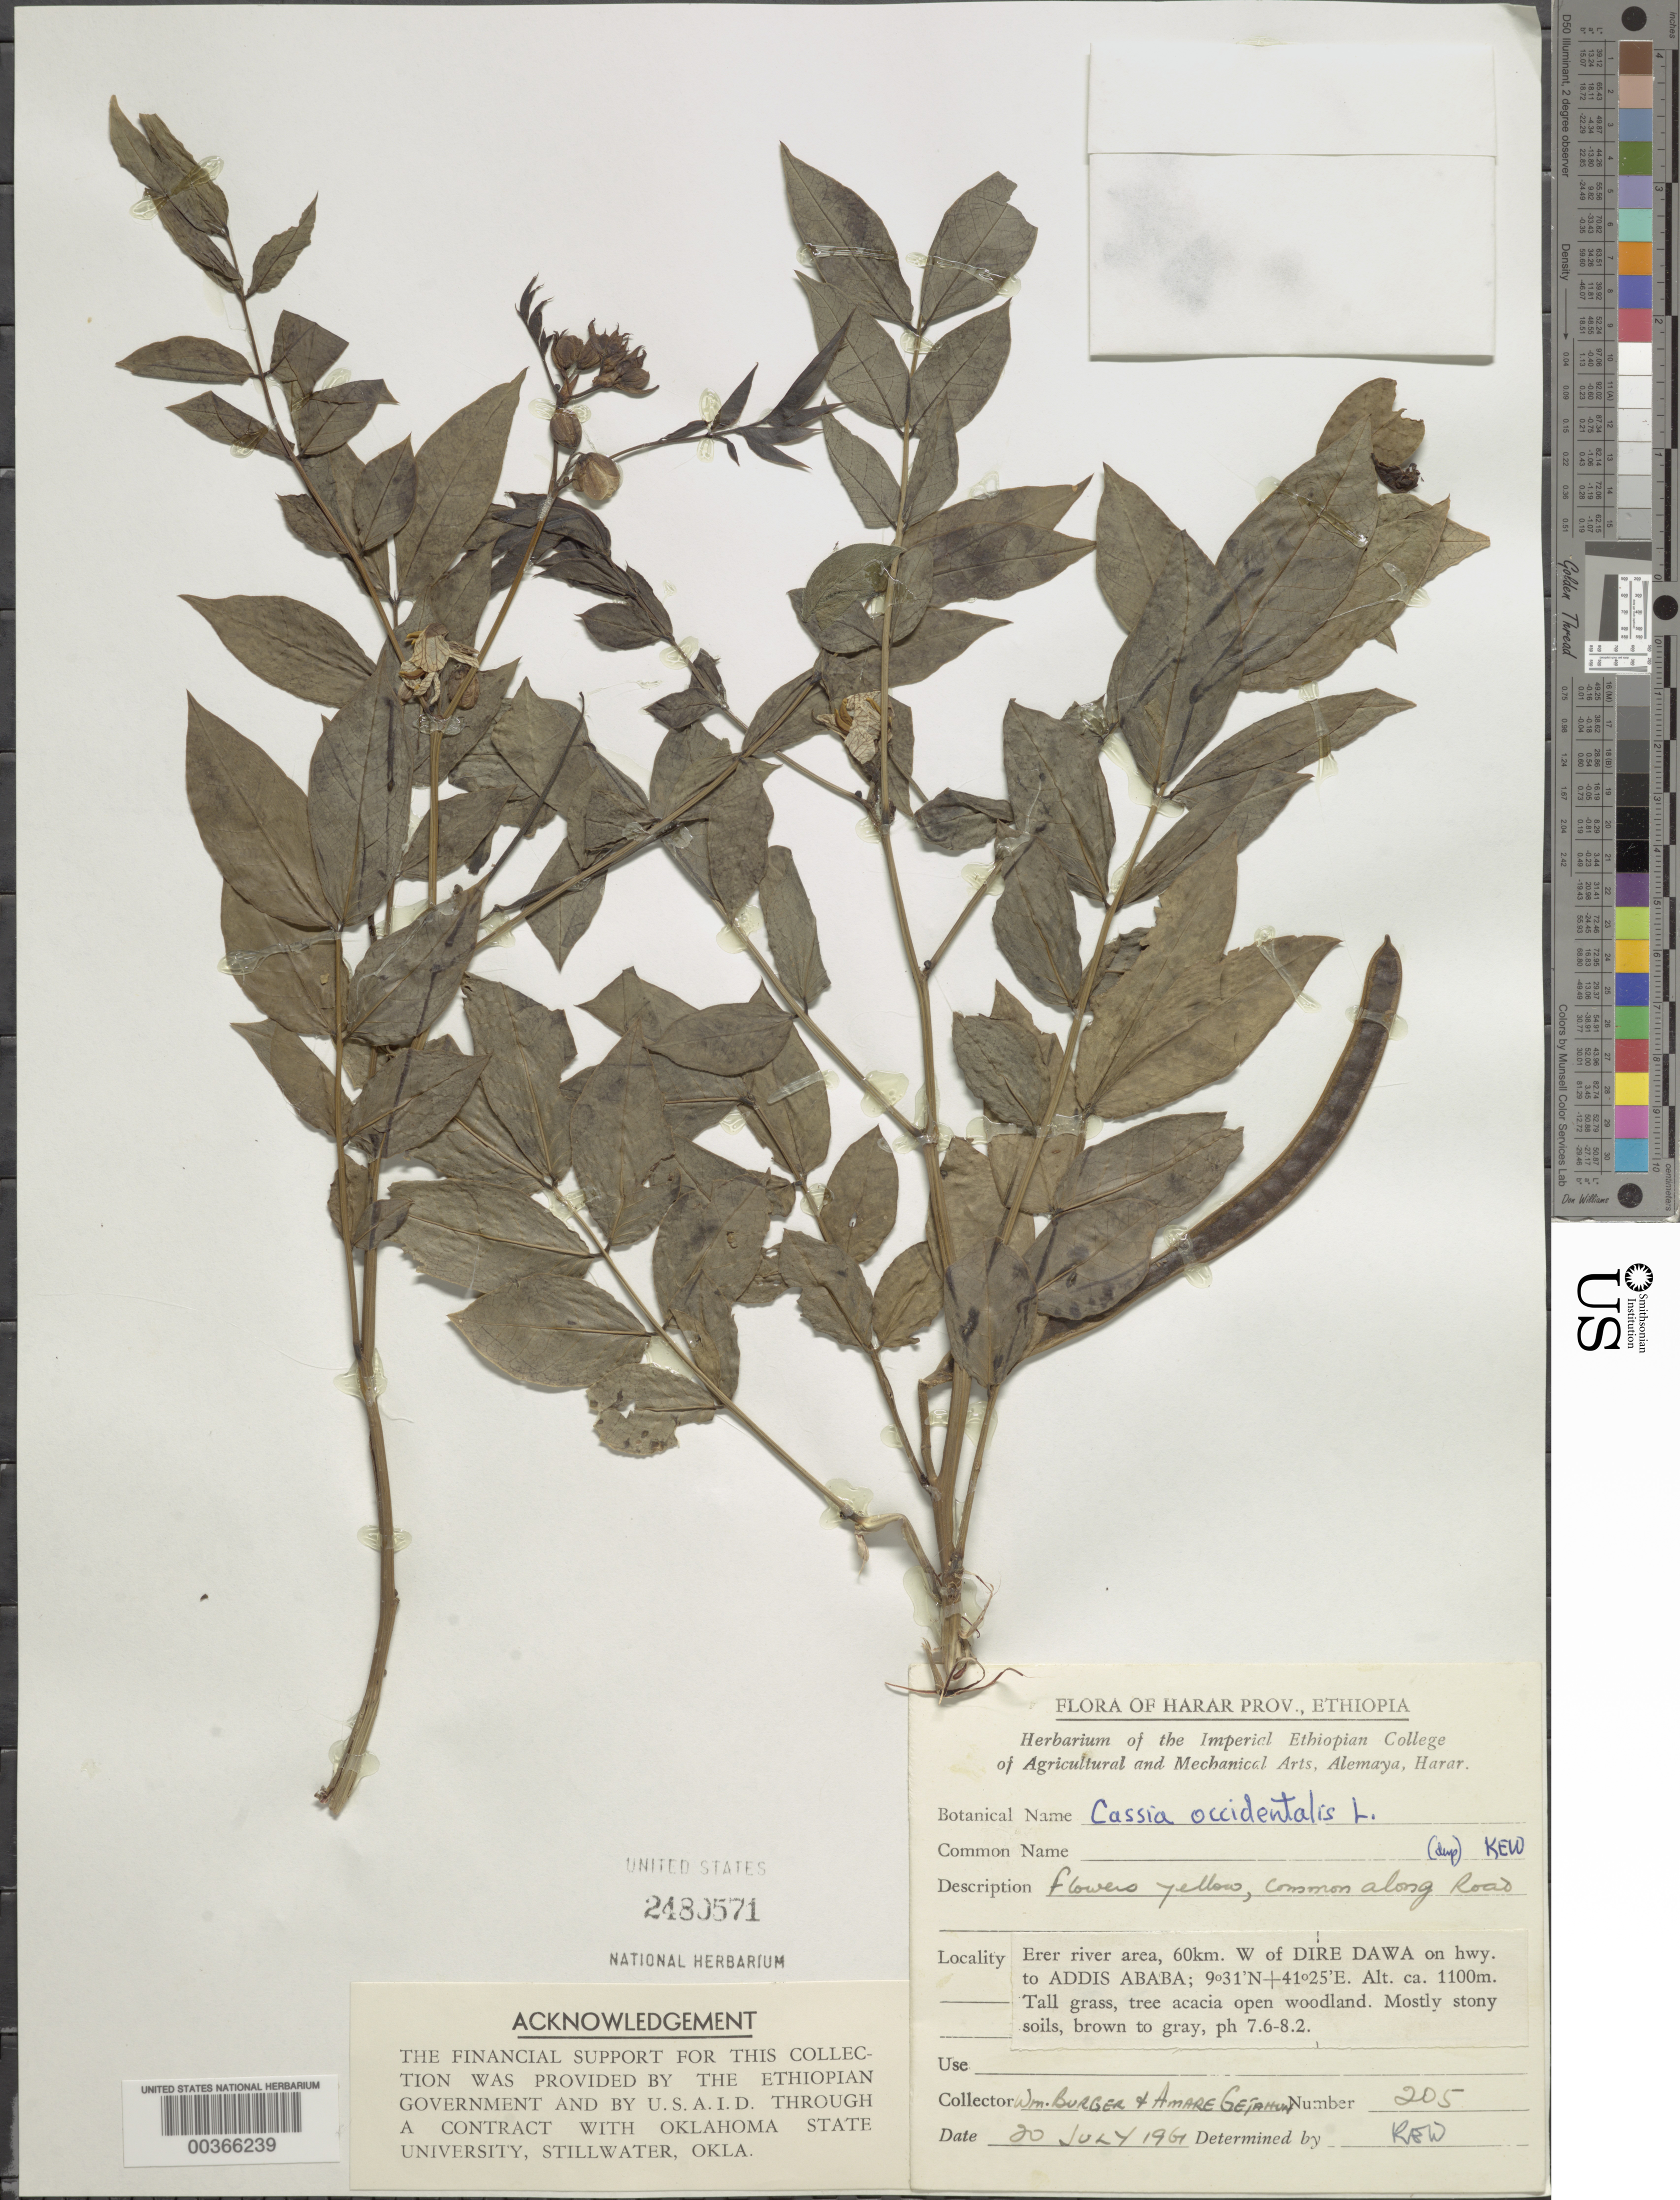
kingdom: Plantae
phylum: Tracheophyta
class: Magnoliopsida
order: Fabales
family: Fabaceae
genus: Senna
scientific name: Senna occidentalis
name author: (L.) Link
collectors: W. Berger & A. Gejahun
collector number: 205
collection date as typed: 20 Jul 1961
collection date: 1961-07-20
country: Ethiopia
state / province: Dire Dawa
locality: Erer river area, 60 km w of dire dawa on hwy to addis ababa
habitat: Open woodland; mostly stony soils, brown to gray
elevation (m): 1100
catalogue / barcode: US 2480571